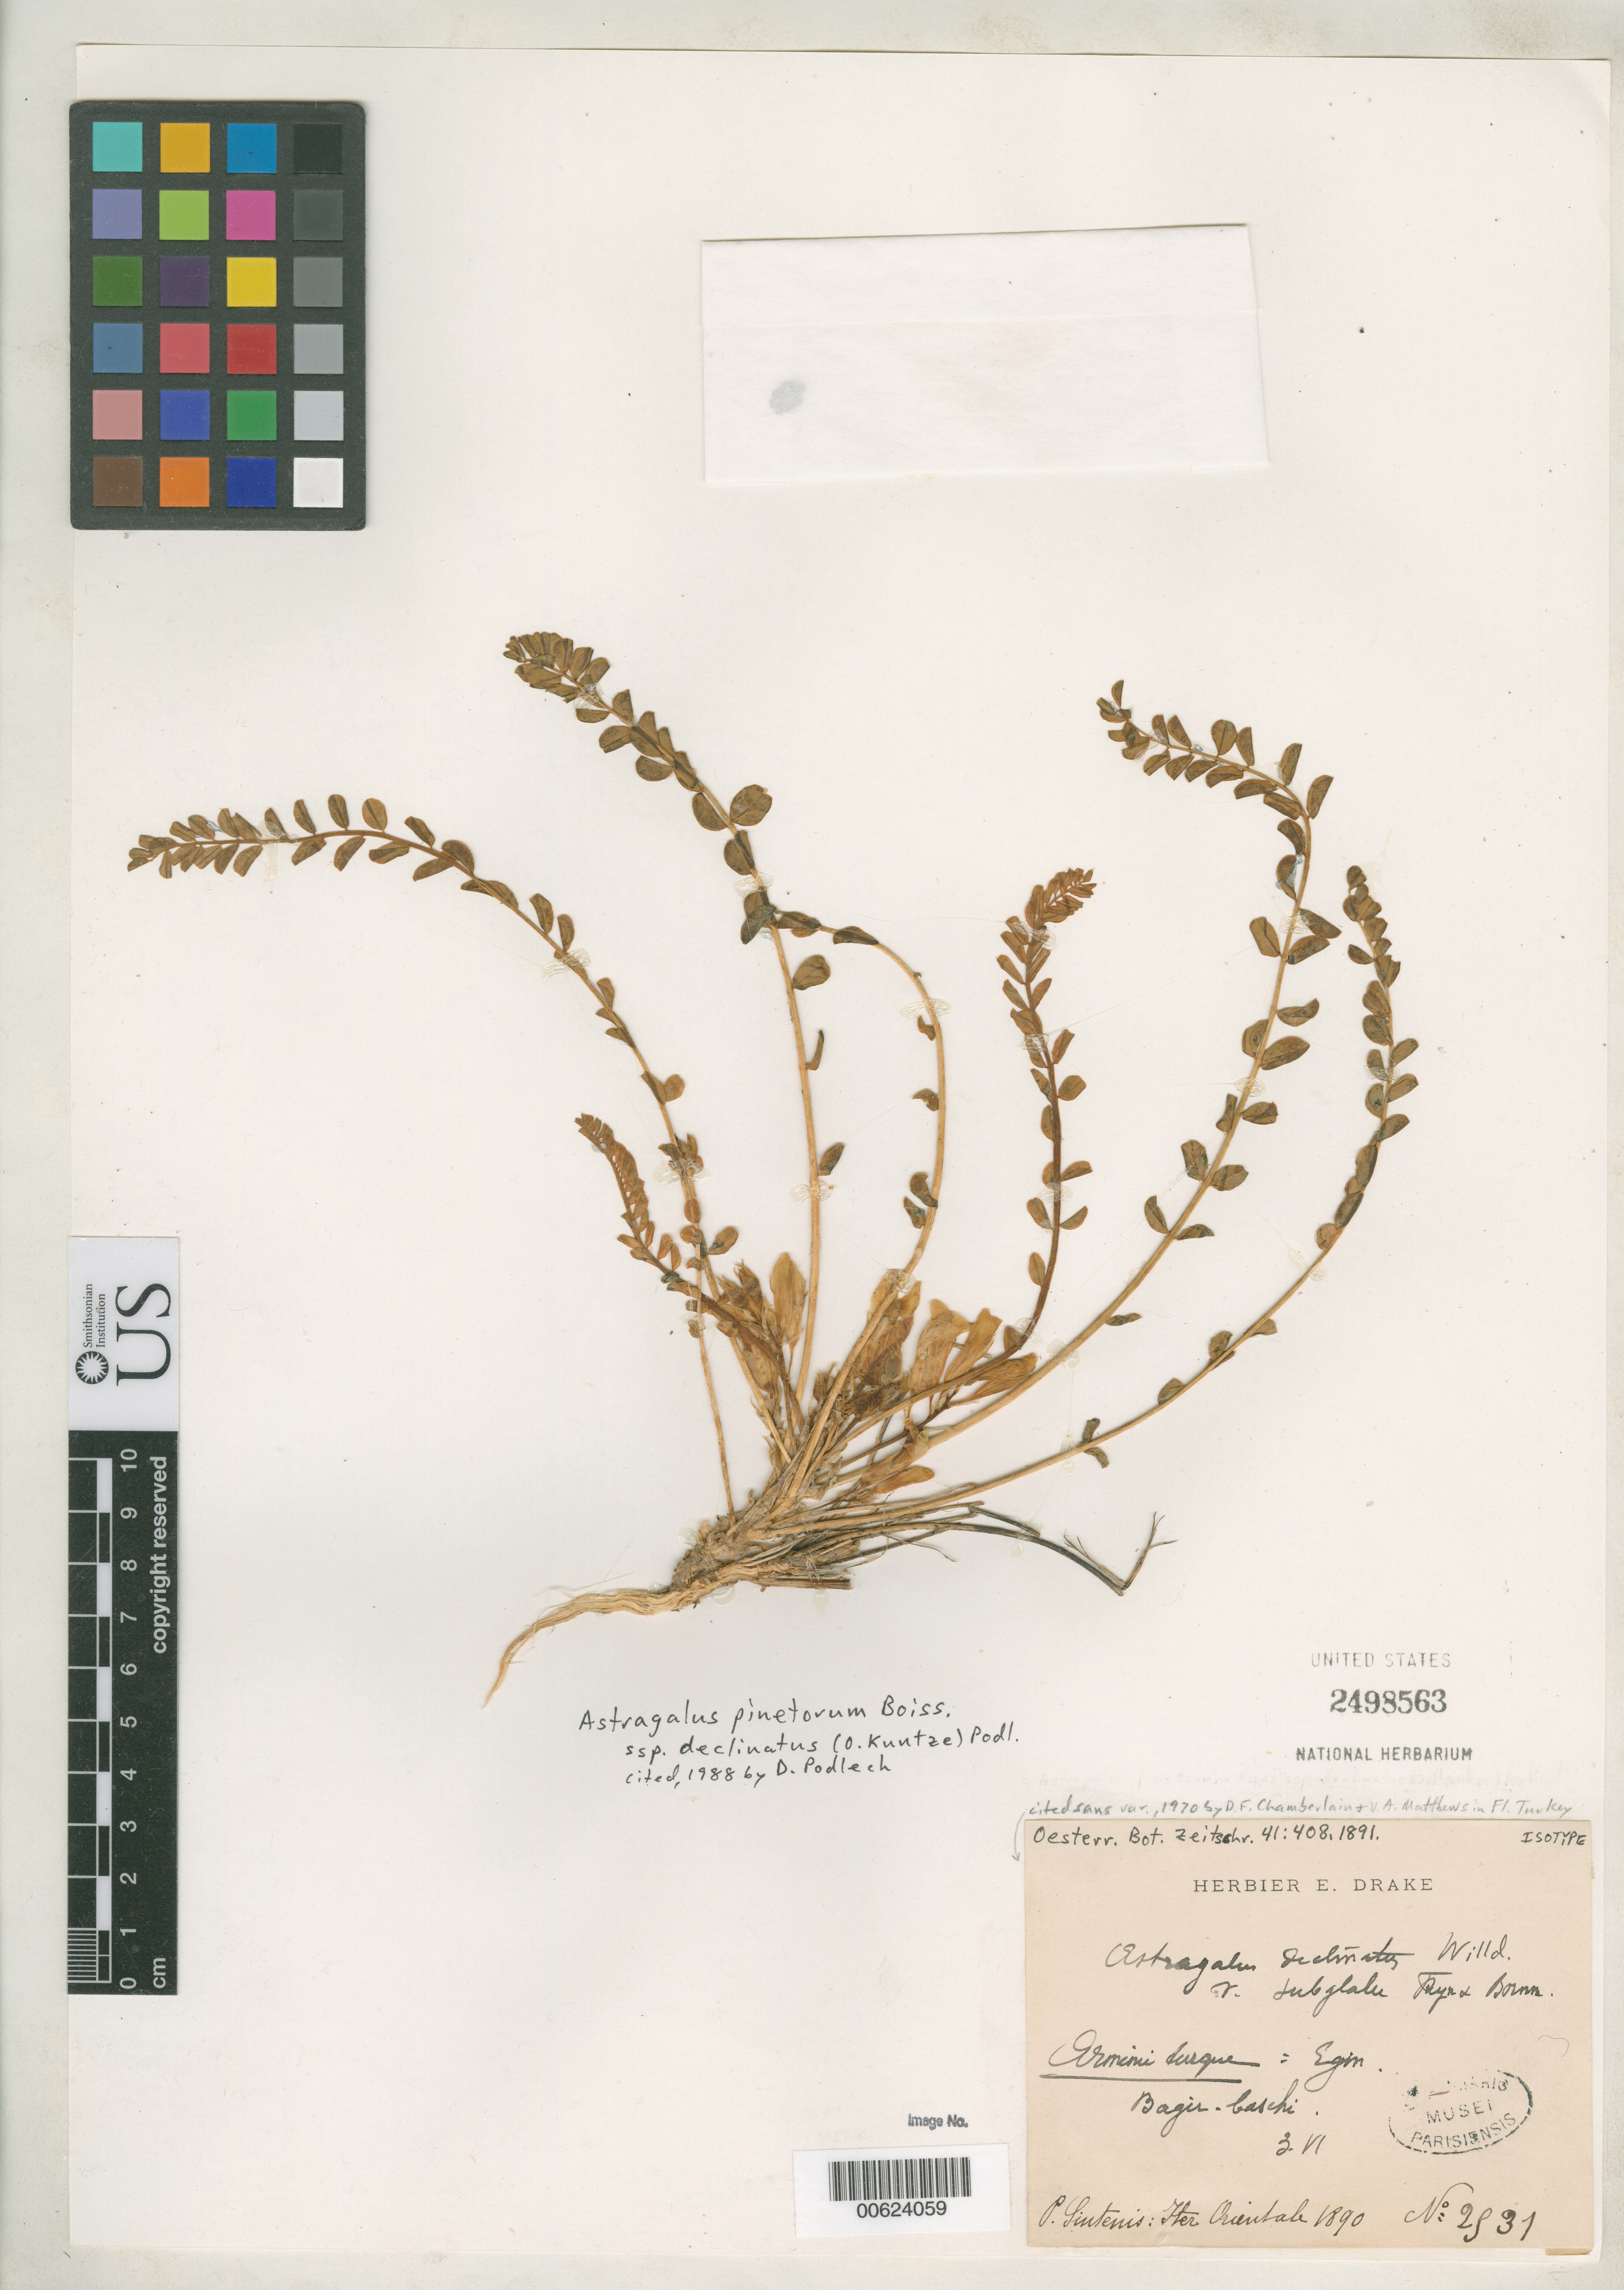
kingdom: Plantae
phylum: Tracheophyta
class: Magnoliopsida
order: Fabales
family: Fabaceae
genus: Astragalus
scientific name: Astragalus declinatus var. subglaber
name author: Freyn & Bornm.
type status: Isotype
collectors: P. Sintenis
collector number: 2531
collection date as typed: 03 Jun 1890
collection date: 1890-06-03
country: Turkey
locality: Armenia Turque, Egin, prope Bagir-Baschi.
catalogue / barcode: US 2498563